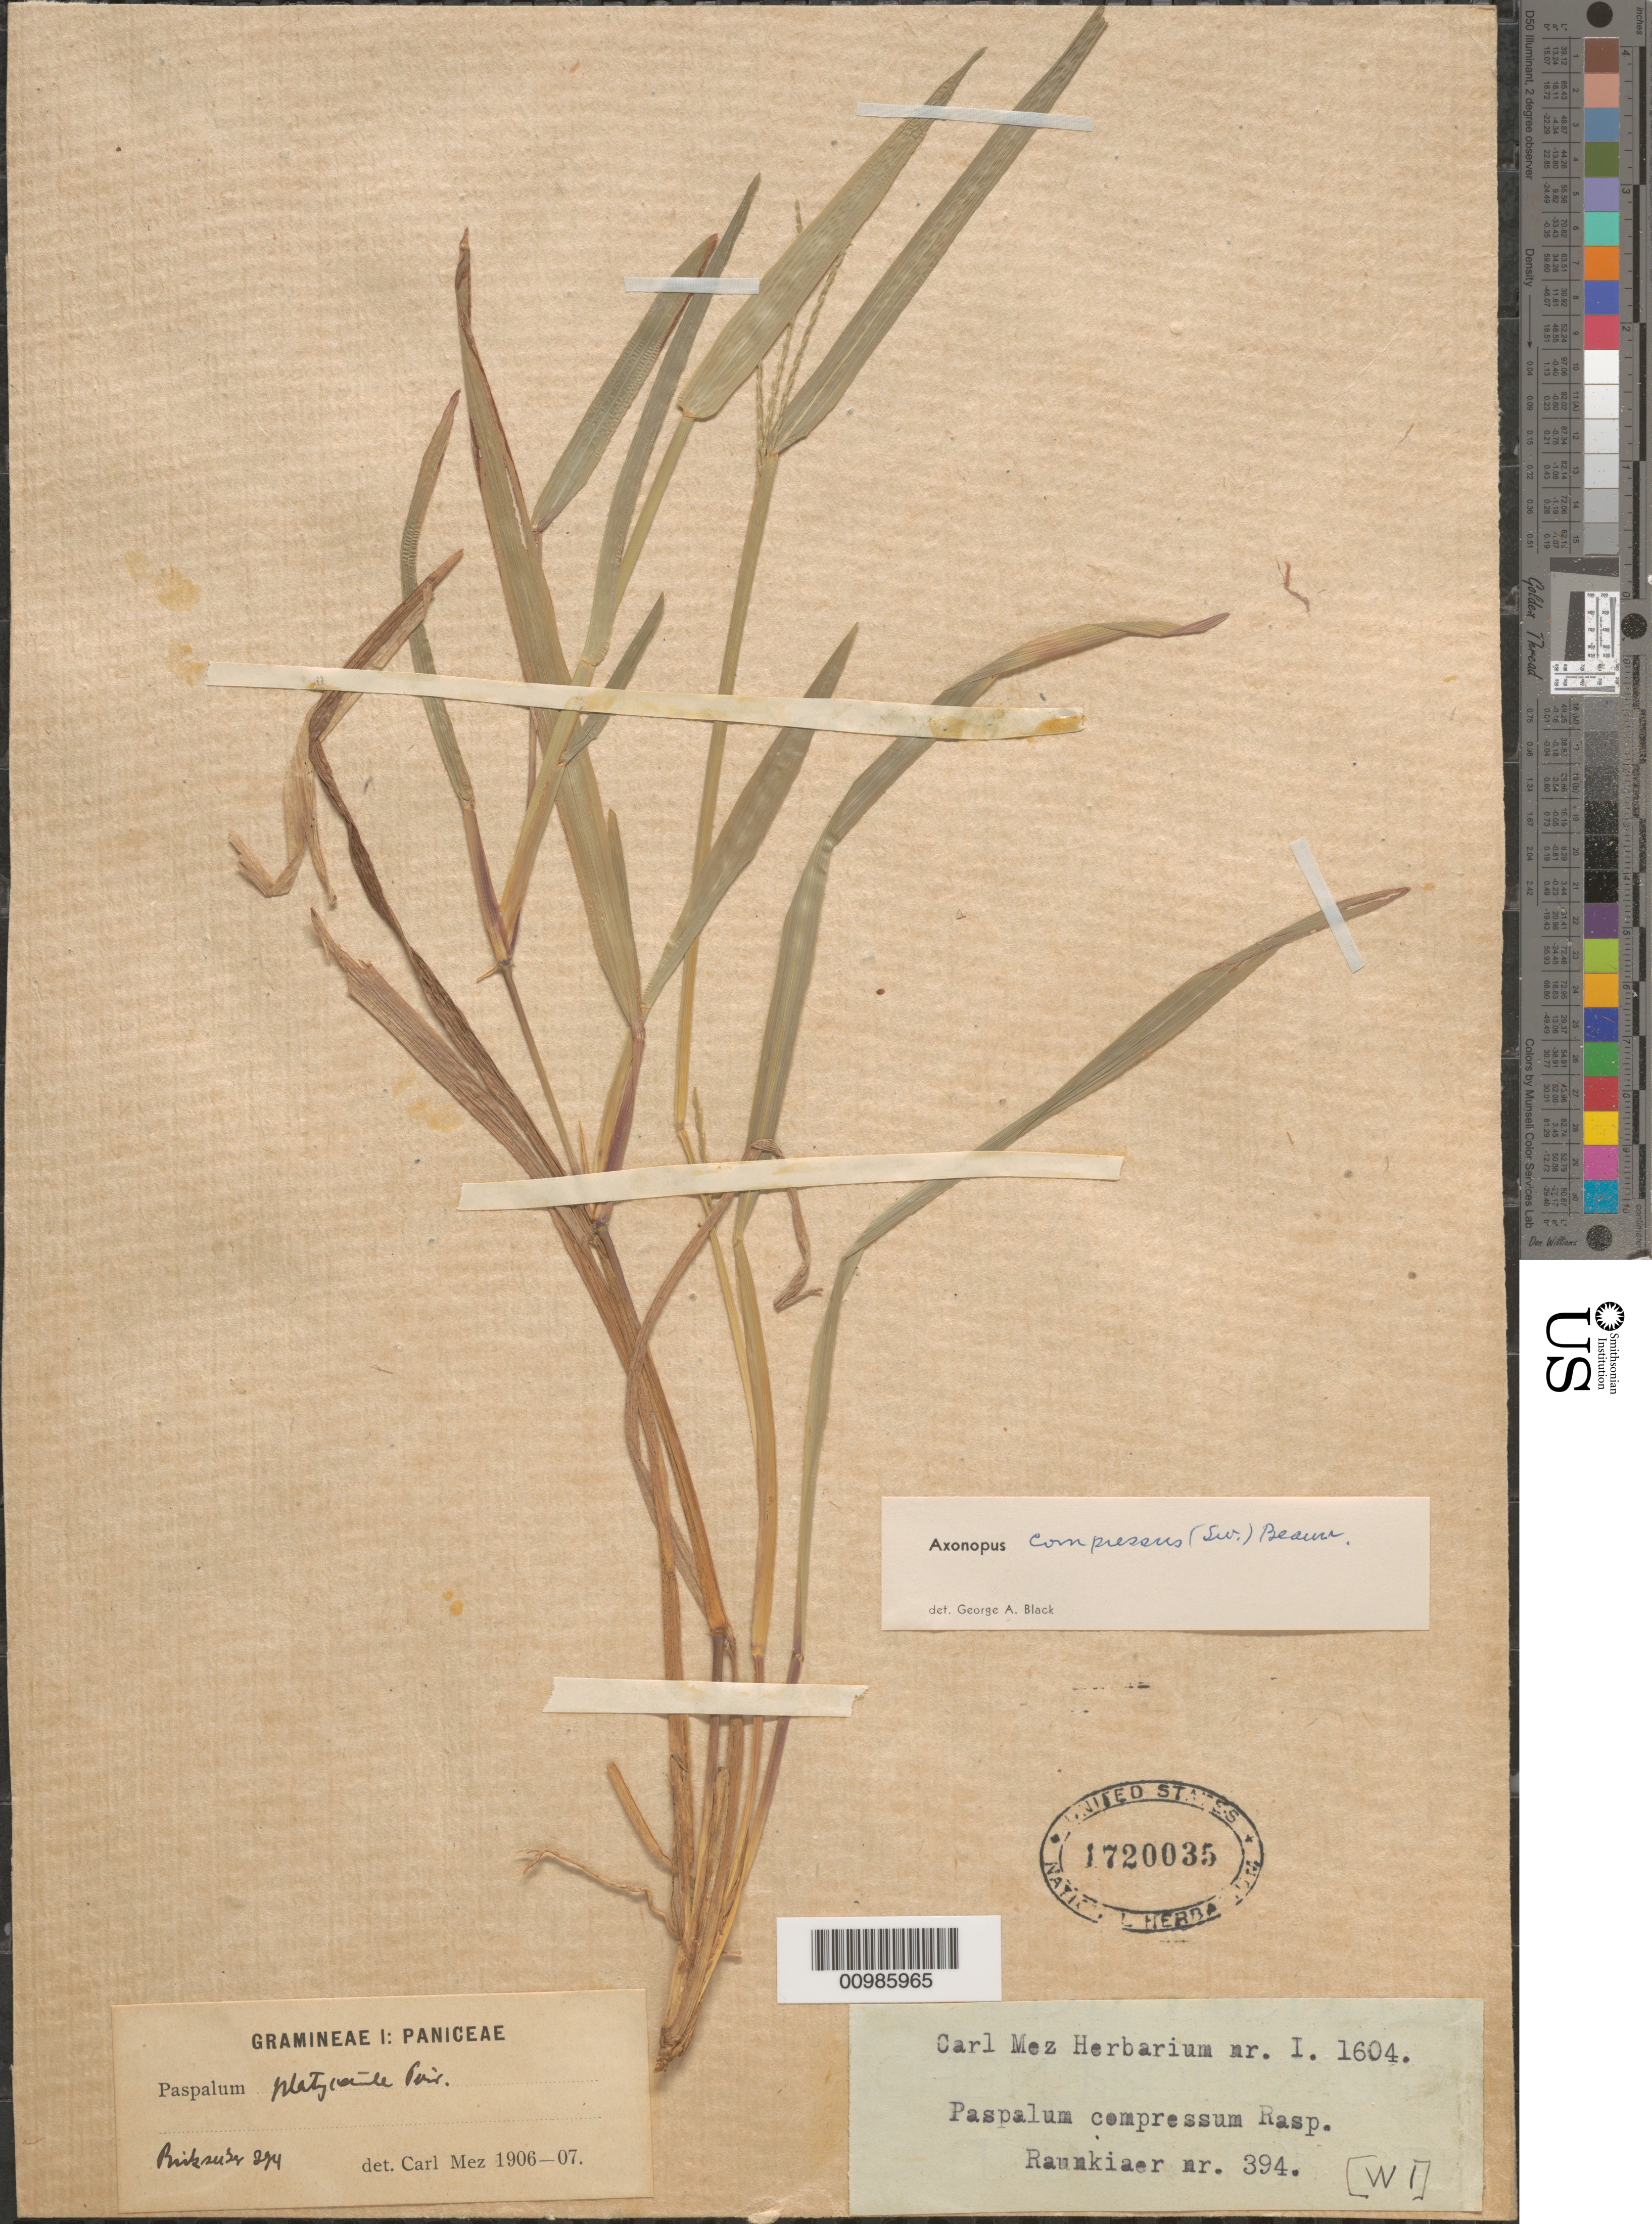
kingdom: Plantae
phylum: Tracheophyta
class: Liliopsida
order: Poales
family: Poaceae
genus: Axonopus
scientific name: Axonopus compressus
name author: (Sw.) P. Beauv.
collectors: C. C. Raunkiaer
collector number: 394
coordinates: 0 N, 0 E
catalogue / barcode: US 1720035